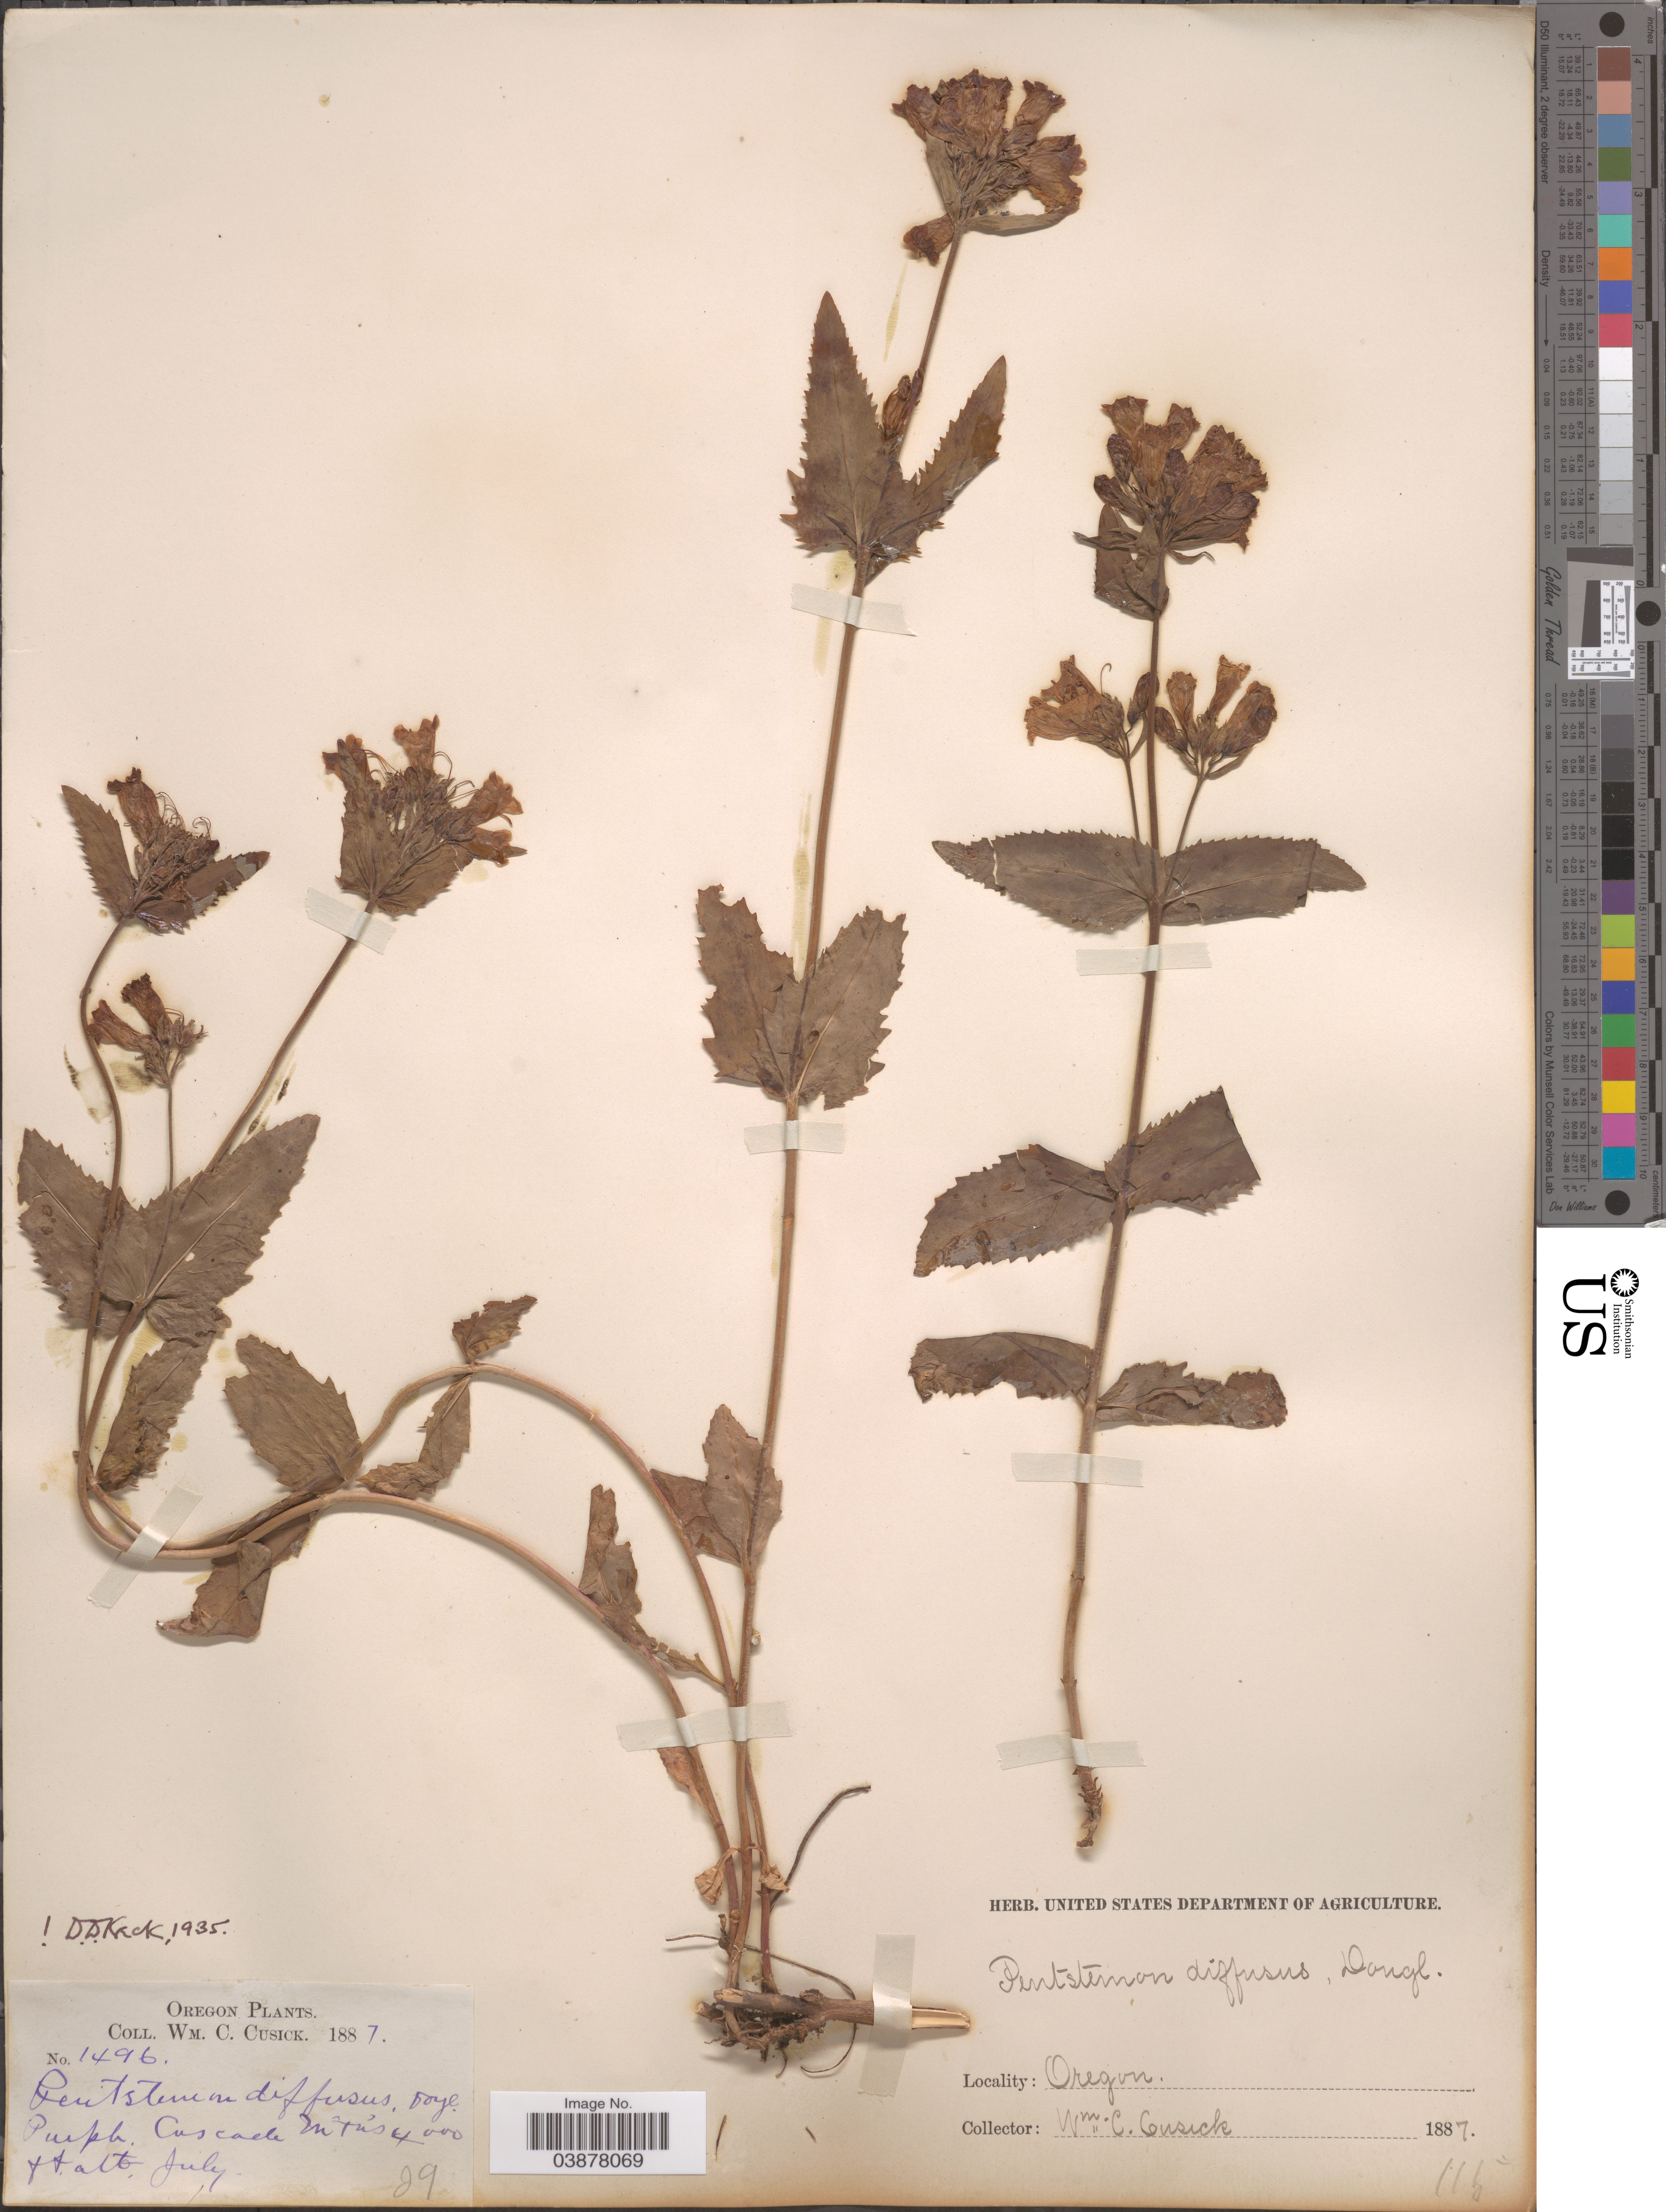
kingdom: Plantae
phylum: Tracheophyta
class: Magnoliopsida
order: Lamiales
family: Plantaginaceae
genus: Penstemon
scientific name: Penstemon serrulatus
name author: Menzies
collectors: W. C. Cusick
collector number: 1496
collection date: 1887-07-29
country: United States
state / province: Oregon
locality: Cascade Mtns.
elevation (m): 1219